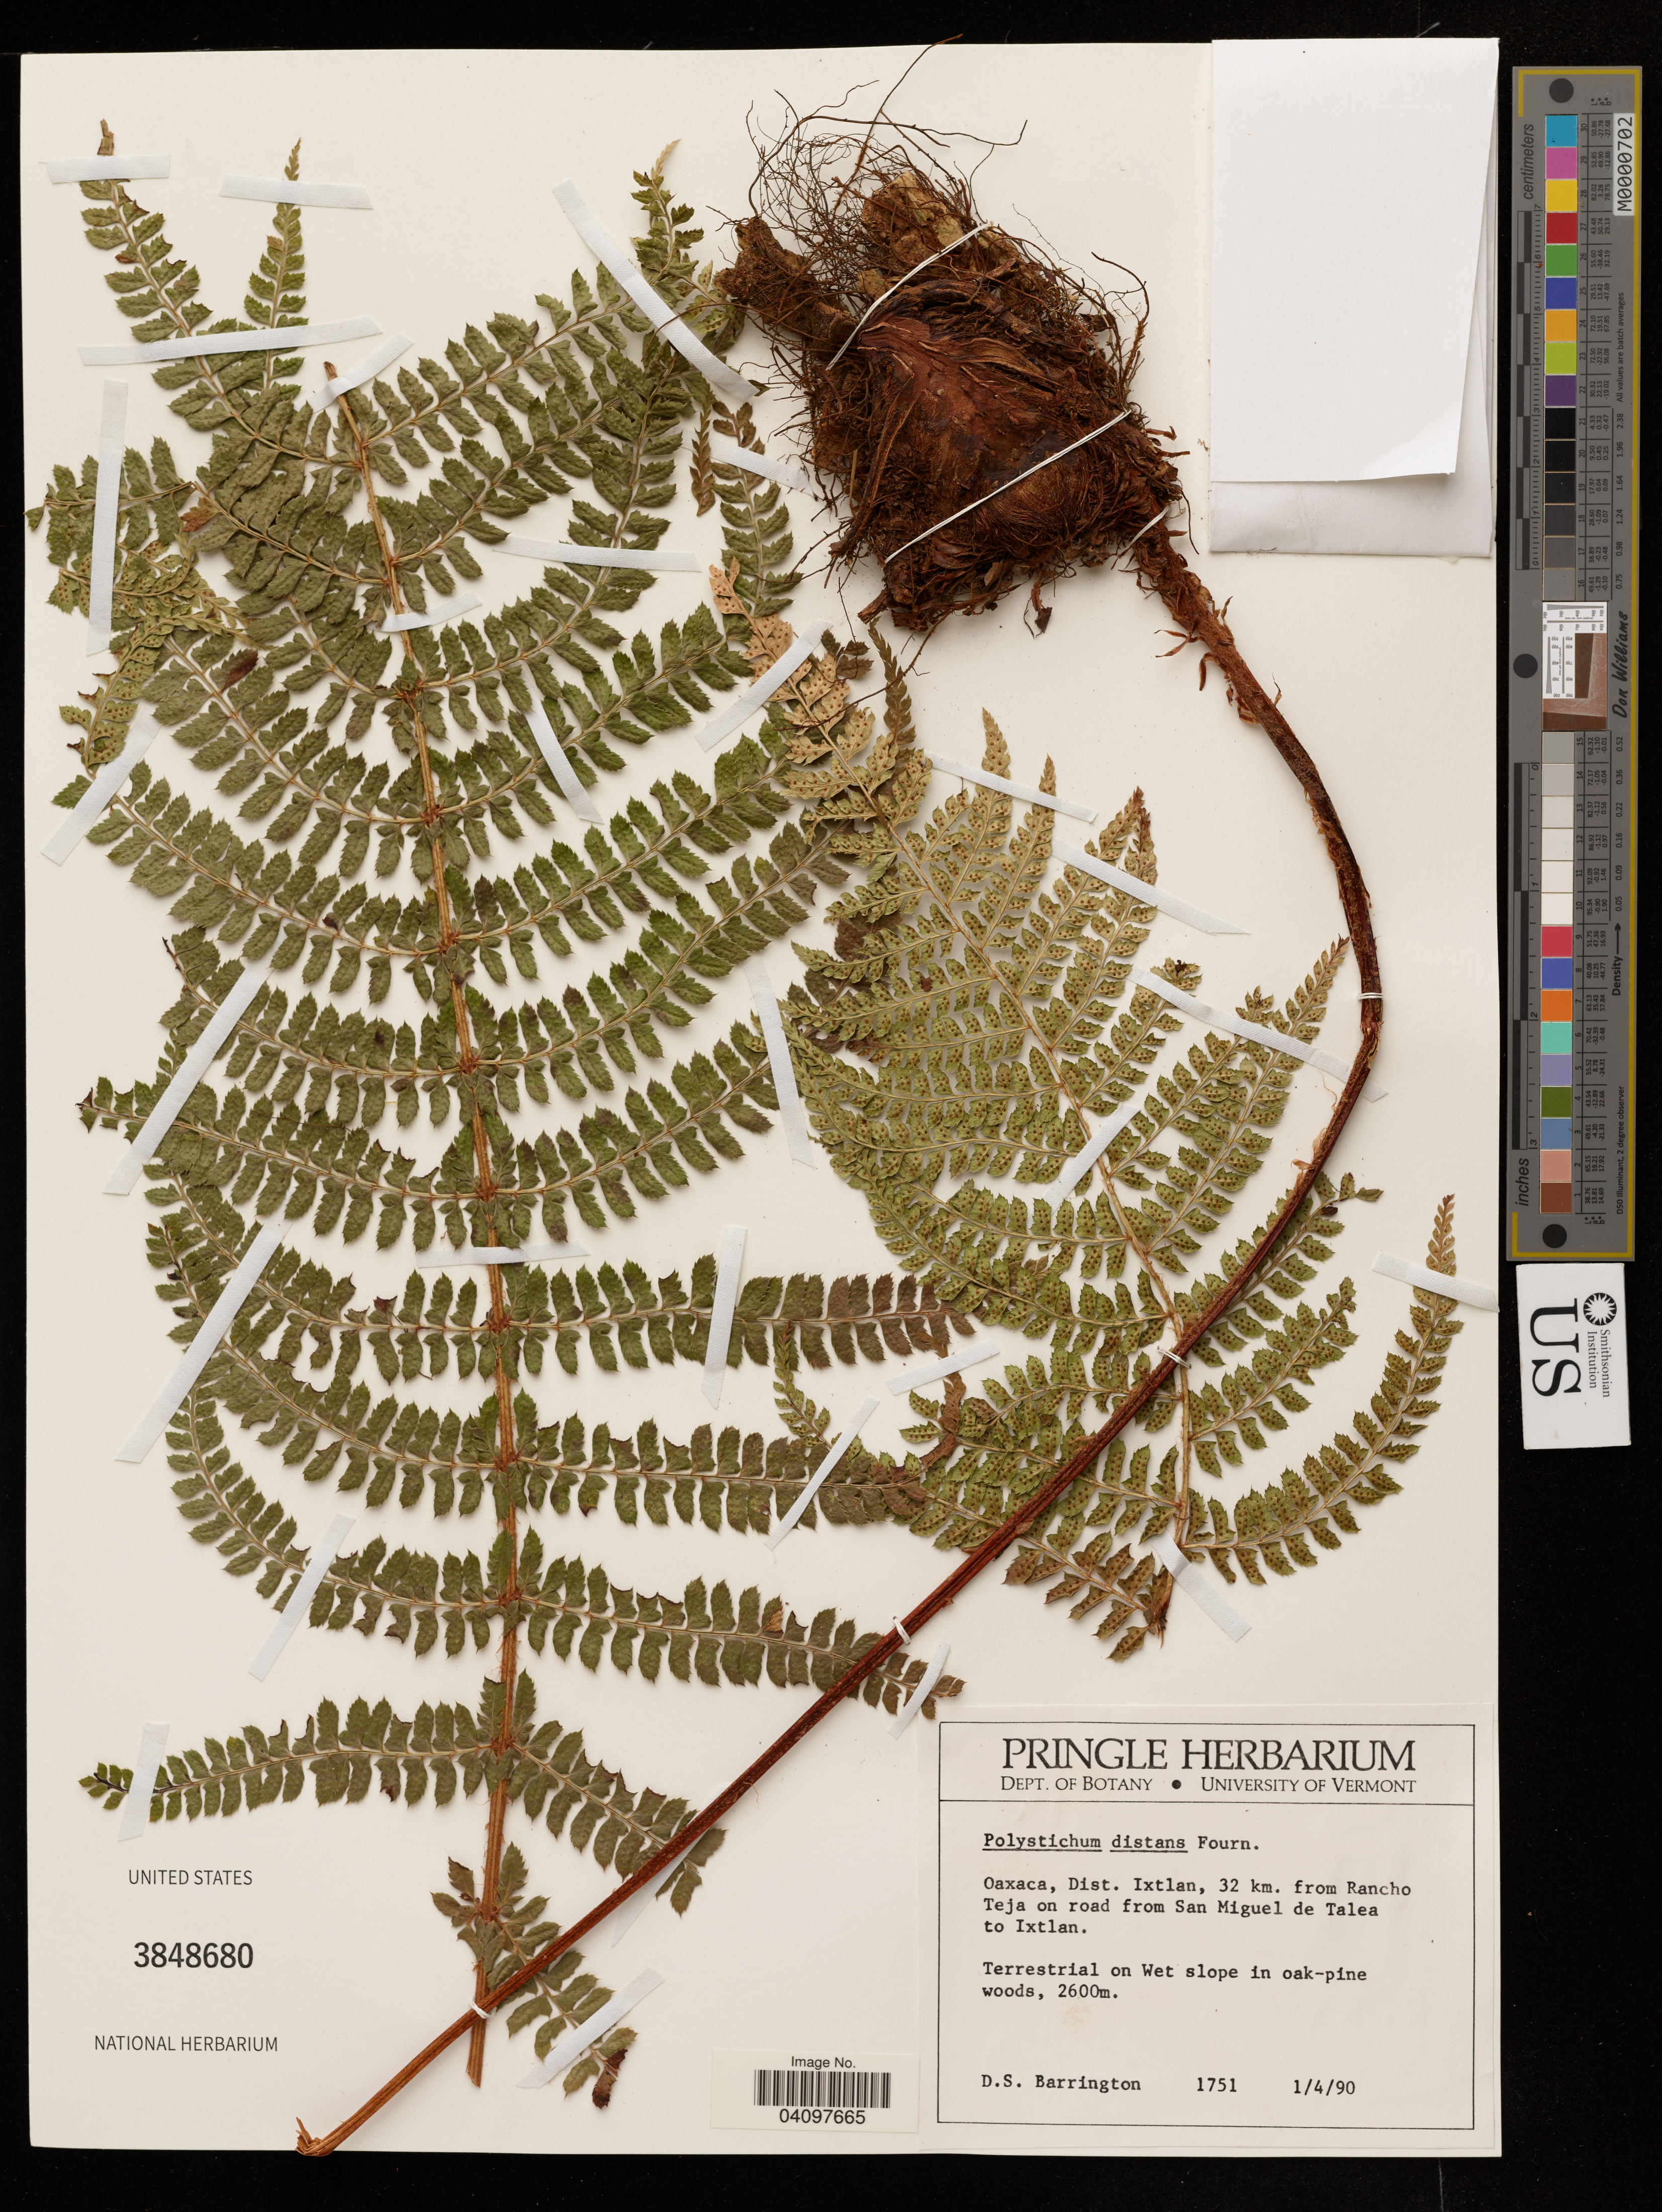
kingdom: Plantae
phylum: Tracheophyta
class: Polypodiopsida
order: Polypodiales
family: Dryopteridaceae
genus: Polystichum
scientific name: Polystichum distans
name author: E. Fourn.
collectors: D. S. Barrington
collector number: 1751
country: Mexico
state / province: Oaxaca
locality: Dist. Ixtlan, 32 km. from Rancho Teja on road from San Miguel de Talea to Ixtlan.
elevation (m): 2600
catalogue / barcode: US 3848680